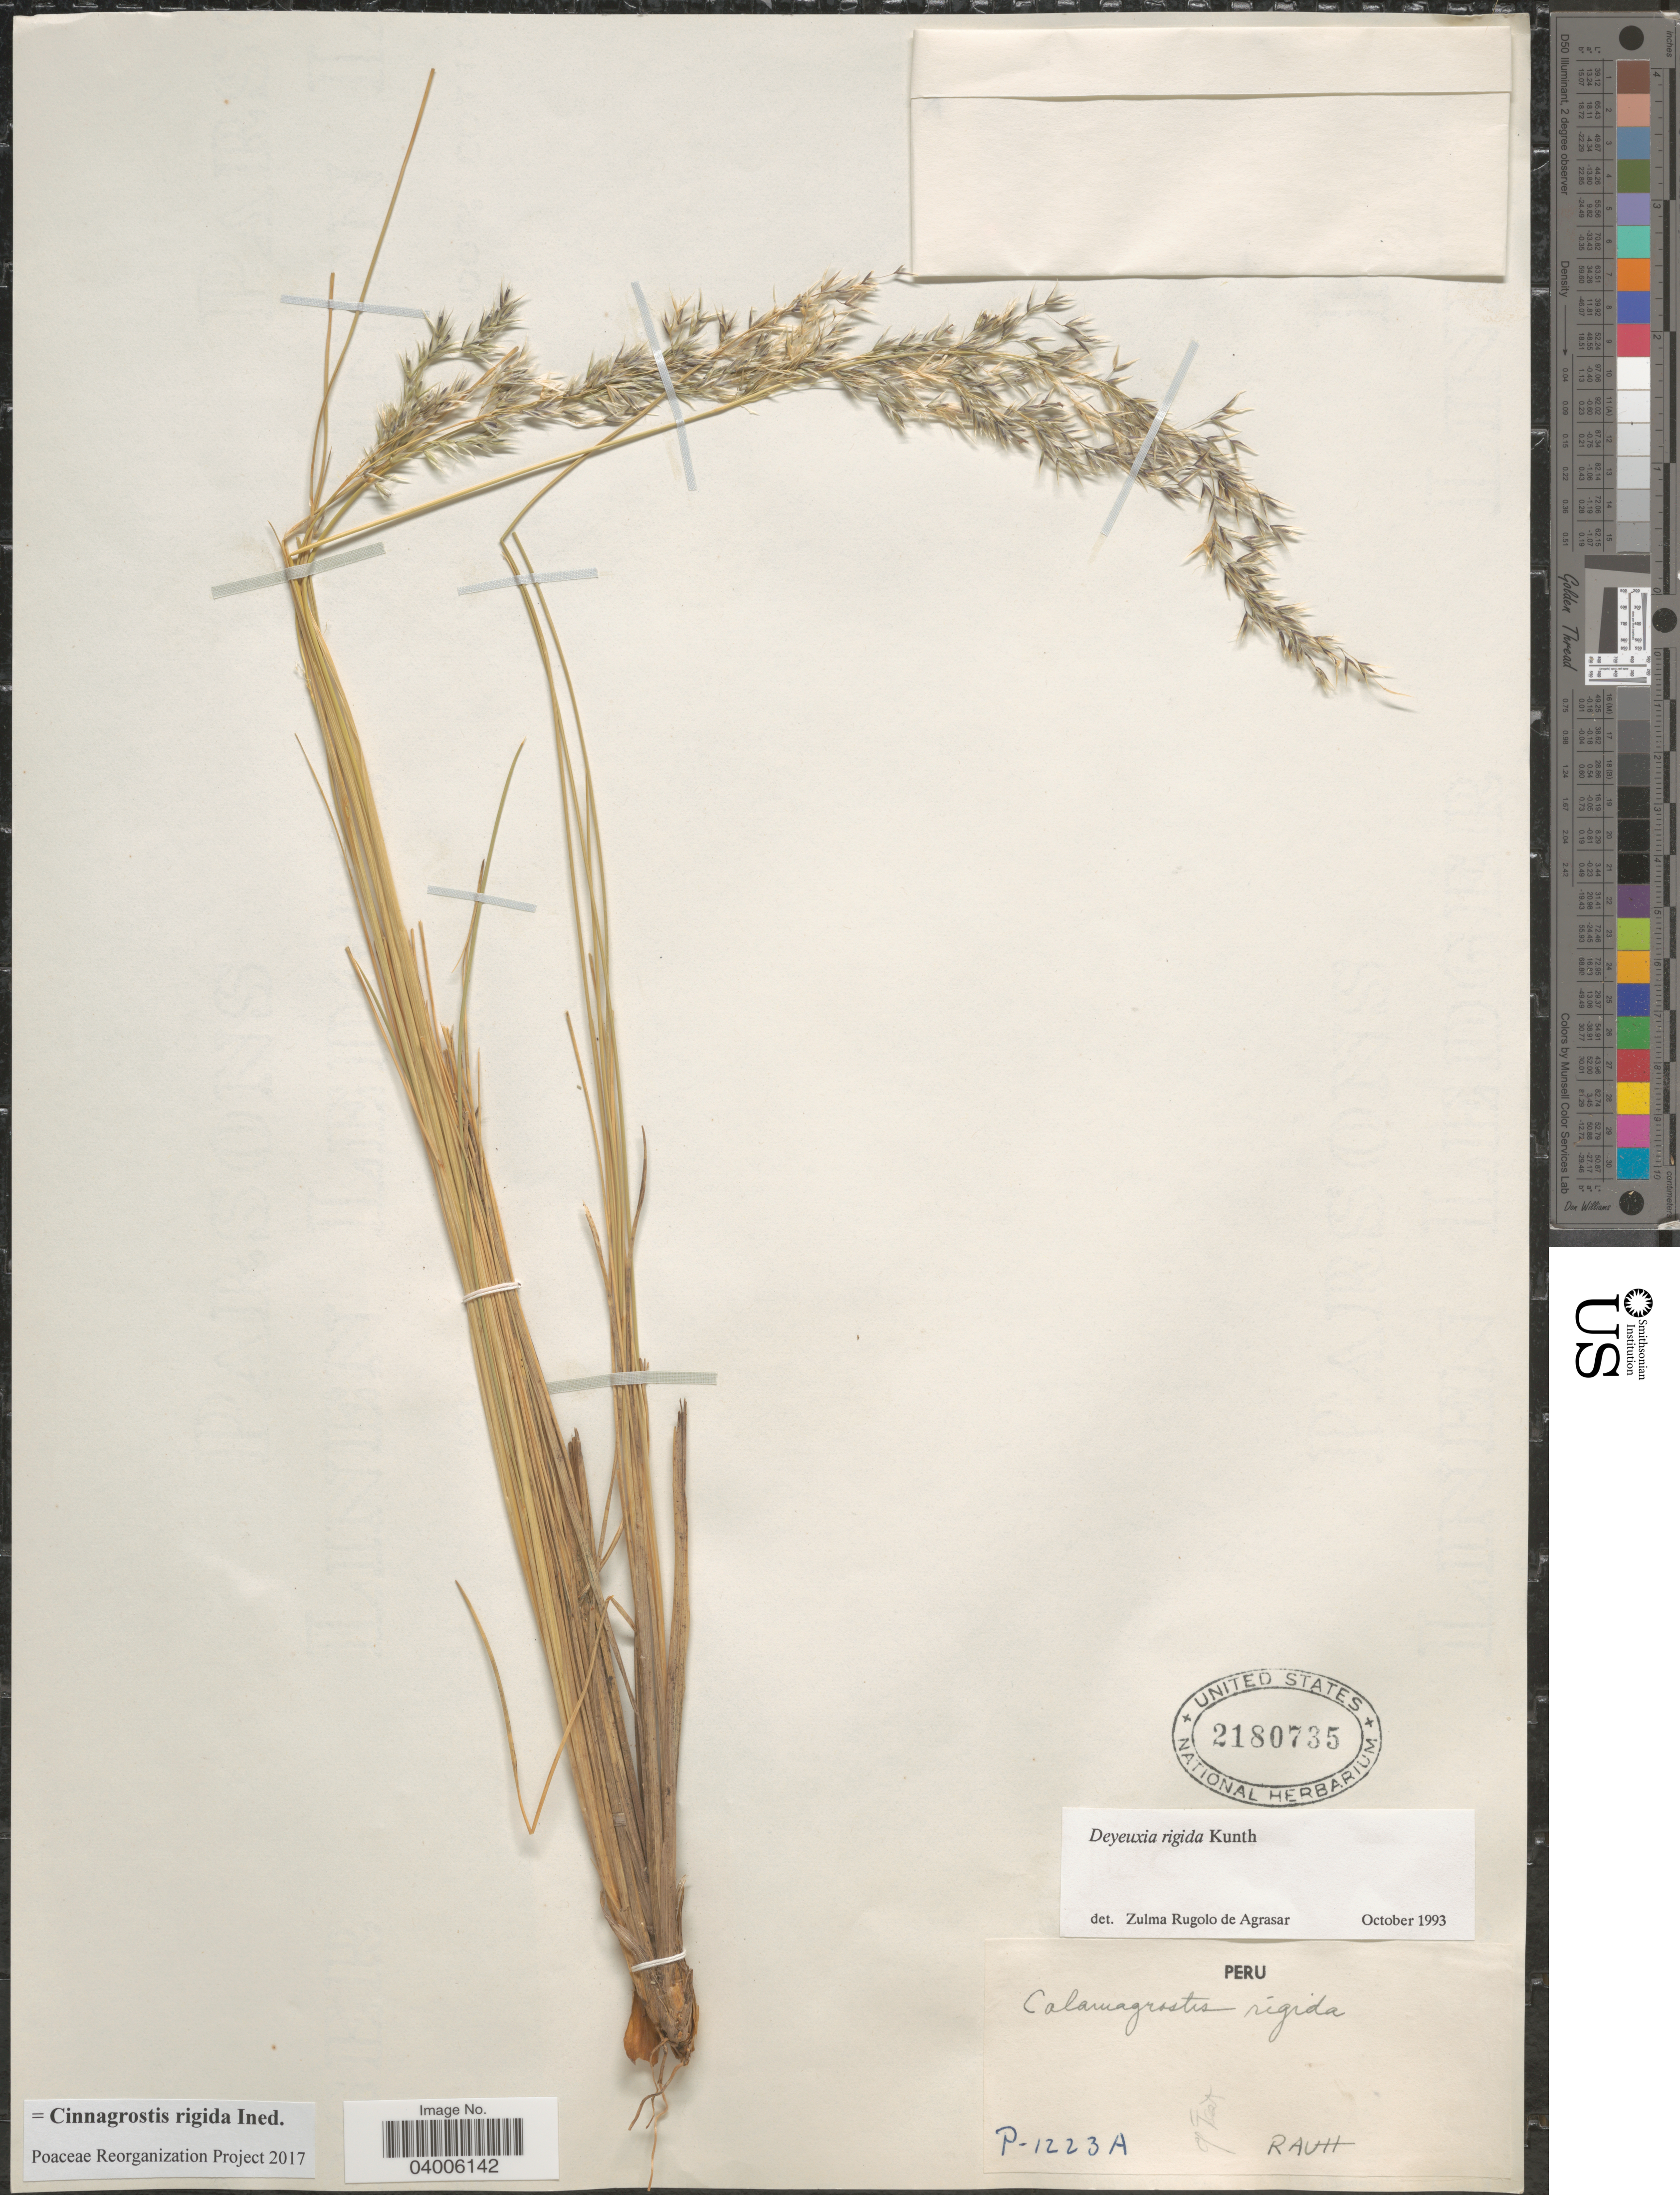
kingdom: Plantae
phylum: Tracheophyta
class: Liliopsida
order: Poales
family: Poaceae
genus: Cinnagrostis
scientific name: Cinnagrostis rigida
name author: (Kunth) P.M. Peterson et al.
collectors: W. Rauh & G. Hirsch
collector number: P-1223A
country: Peru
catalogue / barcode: US 2180735